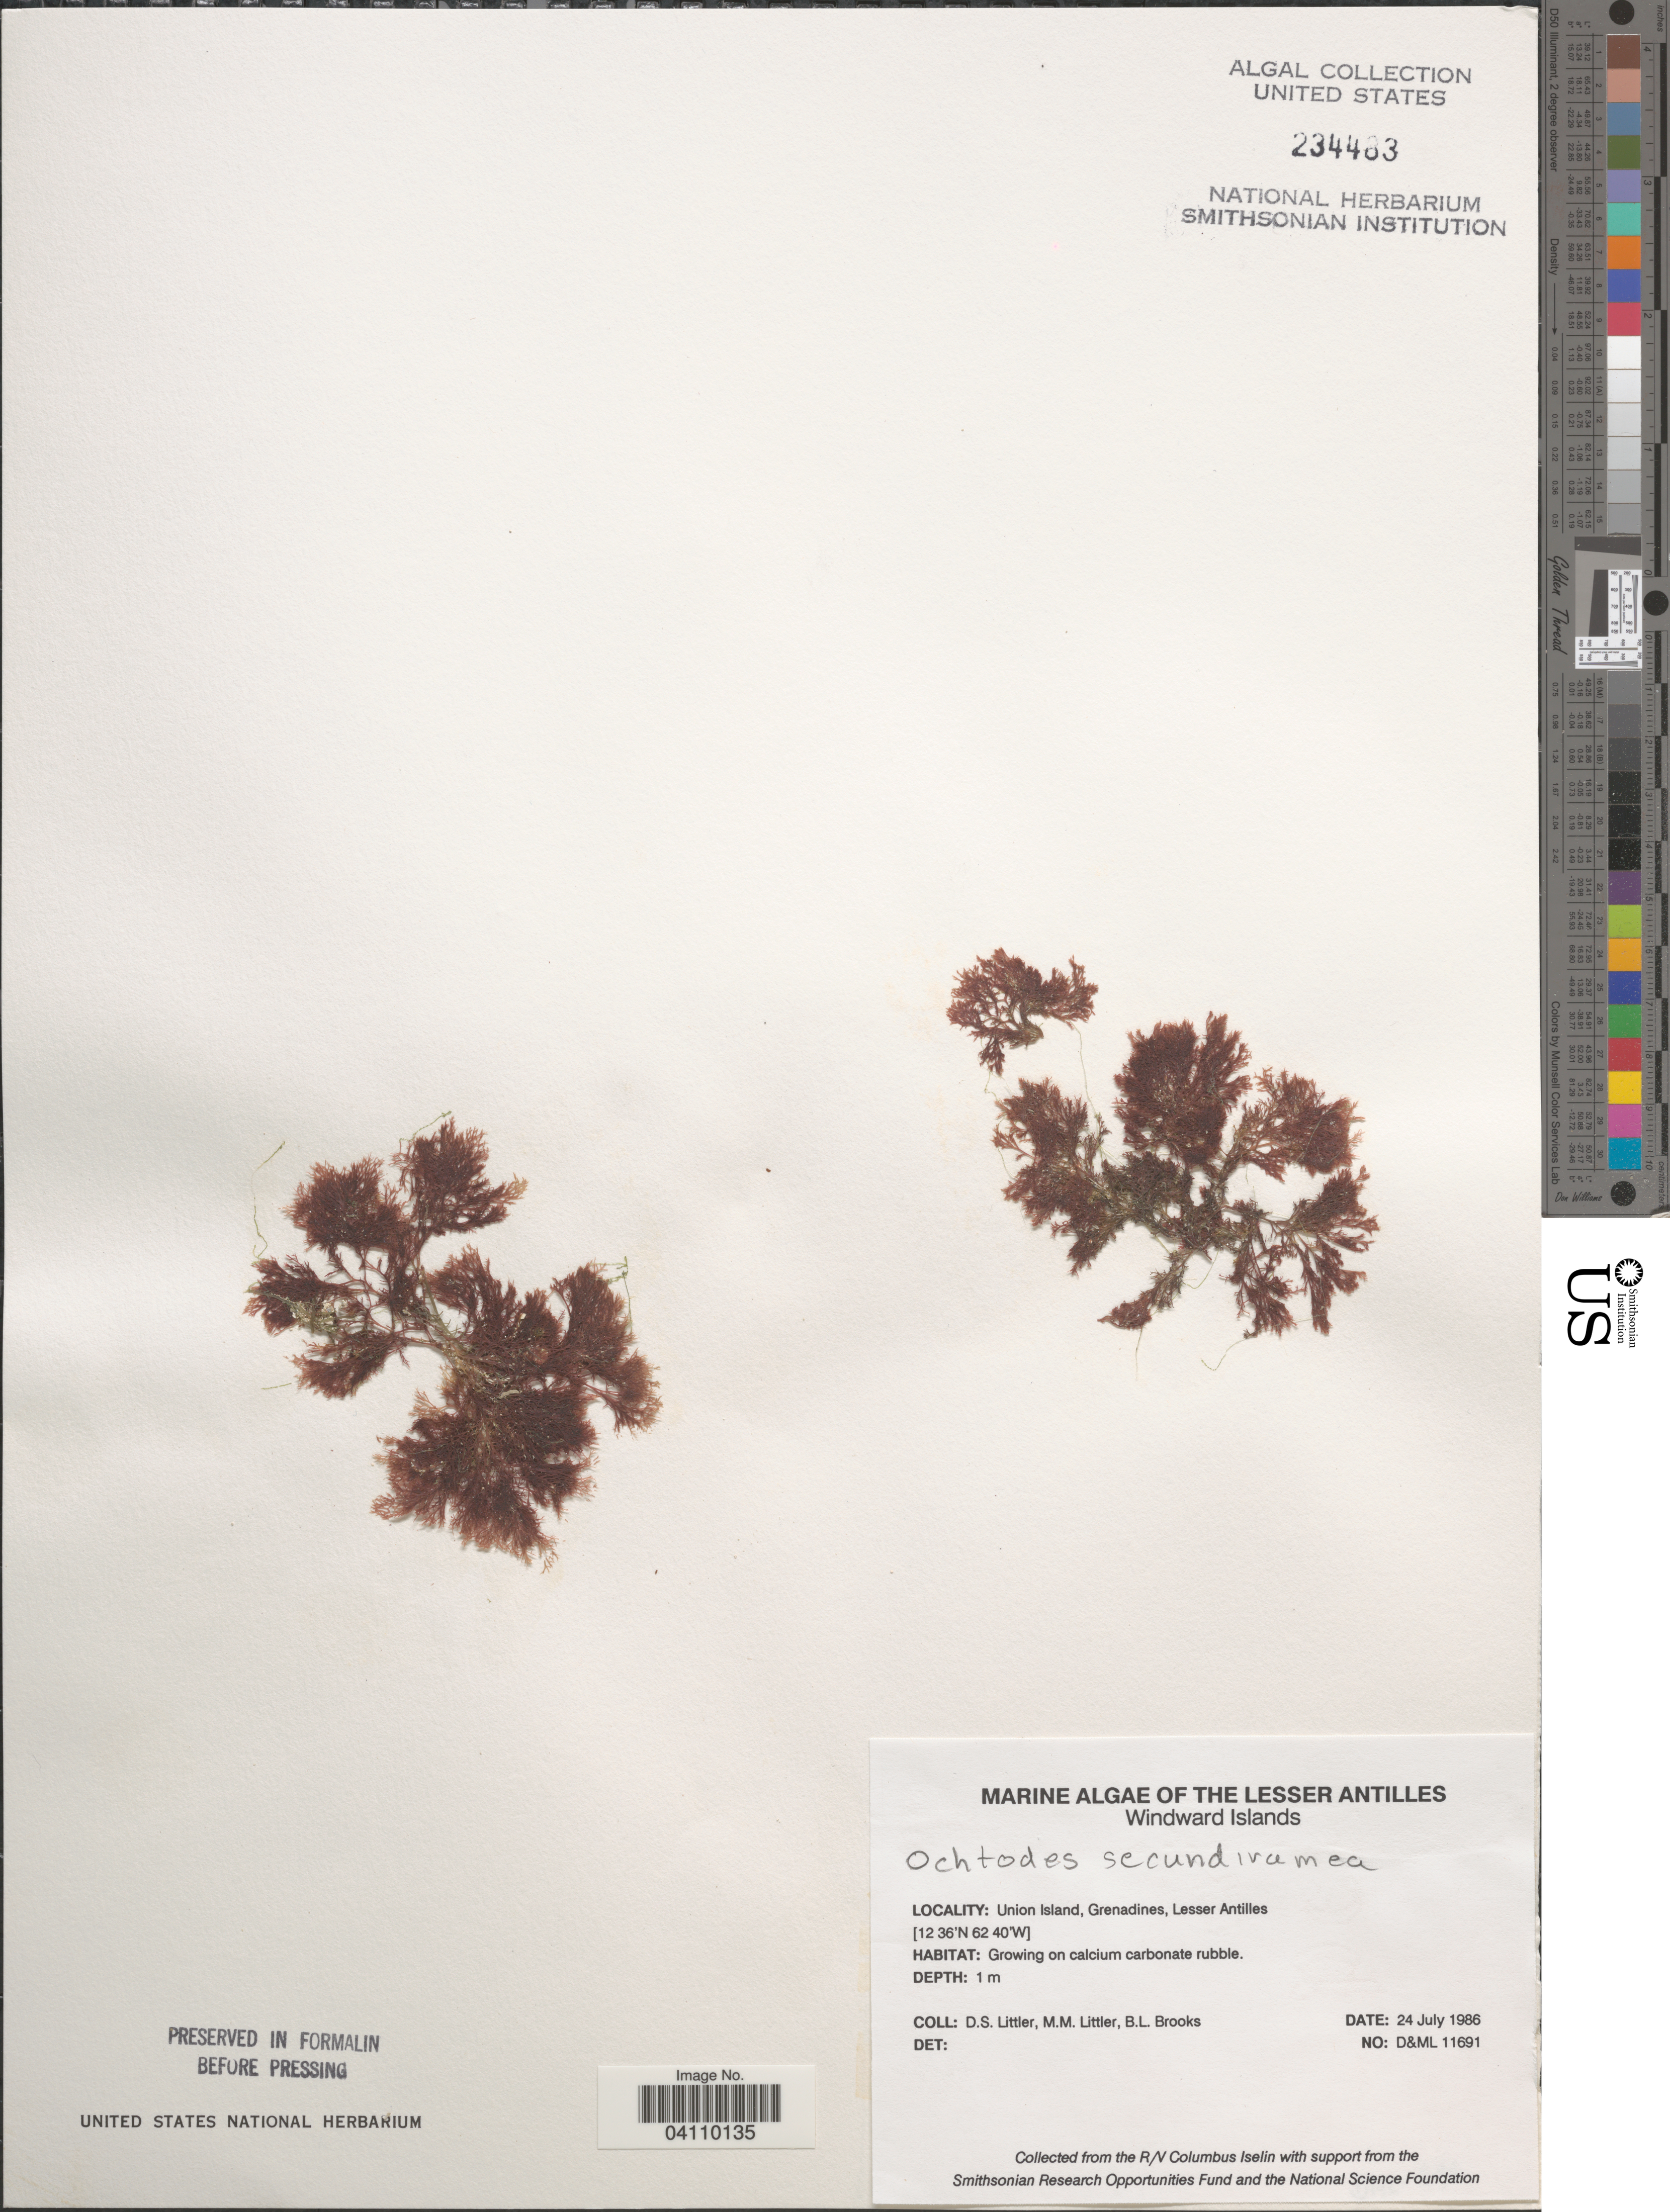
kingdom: Plantae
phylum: Rhodophyta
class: Florideophyceae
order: Gigartinales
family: Rhizophyllidaceae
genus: Ochtodes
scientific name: Ochtodes secundiramea, ined.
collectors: D. S. Littler & B. Brooks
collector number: D&ML11691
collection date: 1986-07-24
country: St. Vincent - Grenadines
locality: The Lesser Antilles. Windward Islands. Union Island, Grenadines.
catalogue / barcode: US 234483